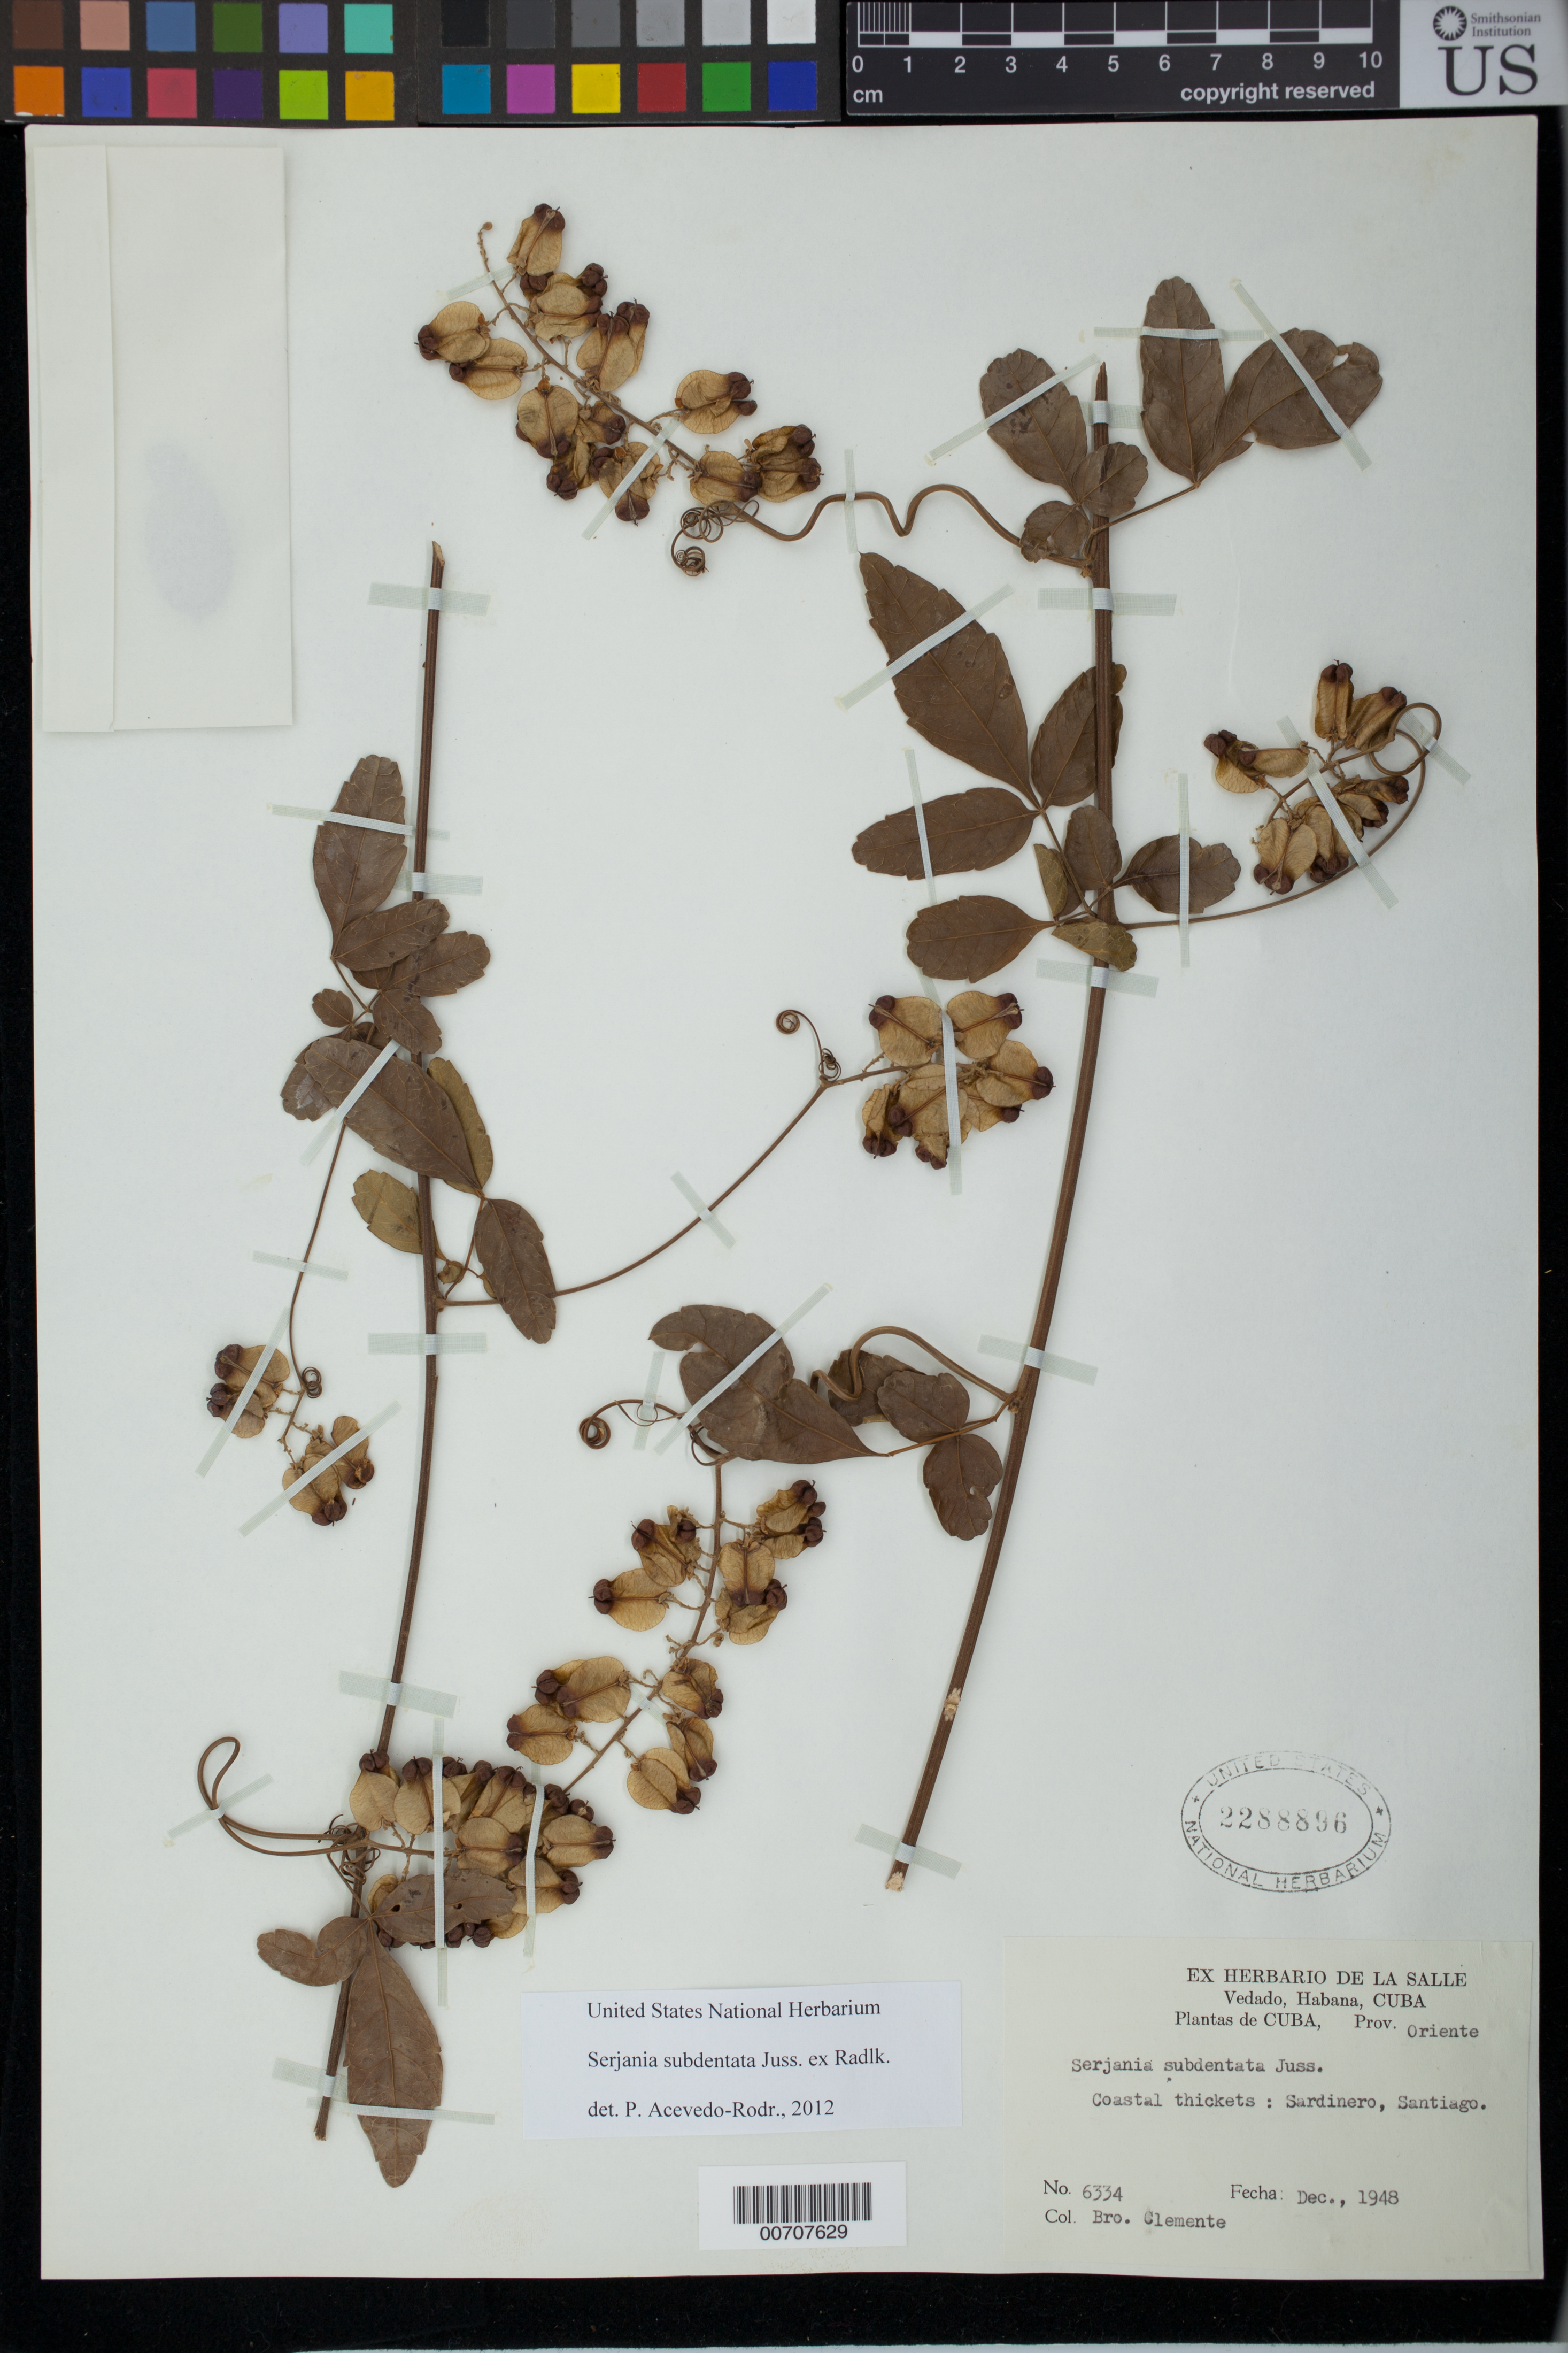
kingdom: Plantae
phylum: Tracheophyta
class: Magnoliopsida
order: Sapindales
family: Sapindaceae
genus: Serjania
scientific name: Serjania subdentata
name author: Juss. ex Poir.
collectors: Bro. Clemente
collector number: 6334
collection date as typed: Dec 1948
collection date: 1948-12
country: Cuba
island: Greater Antilles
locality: Prov. Oriente: Sardinero, Santiago.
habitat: Thickets.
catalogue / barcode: US 2288896